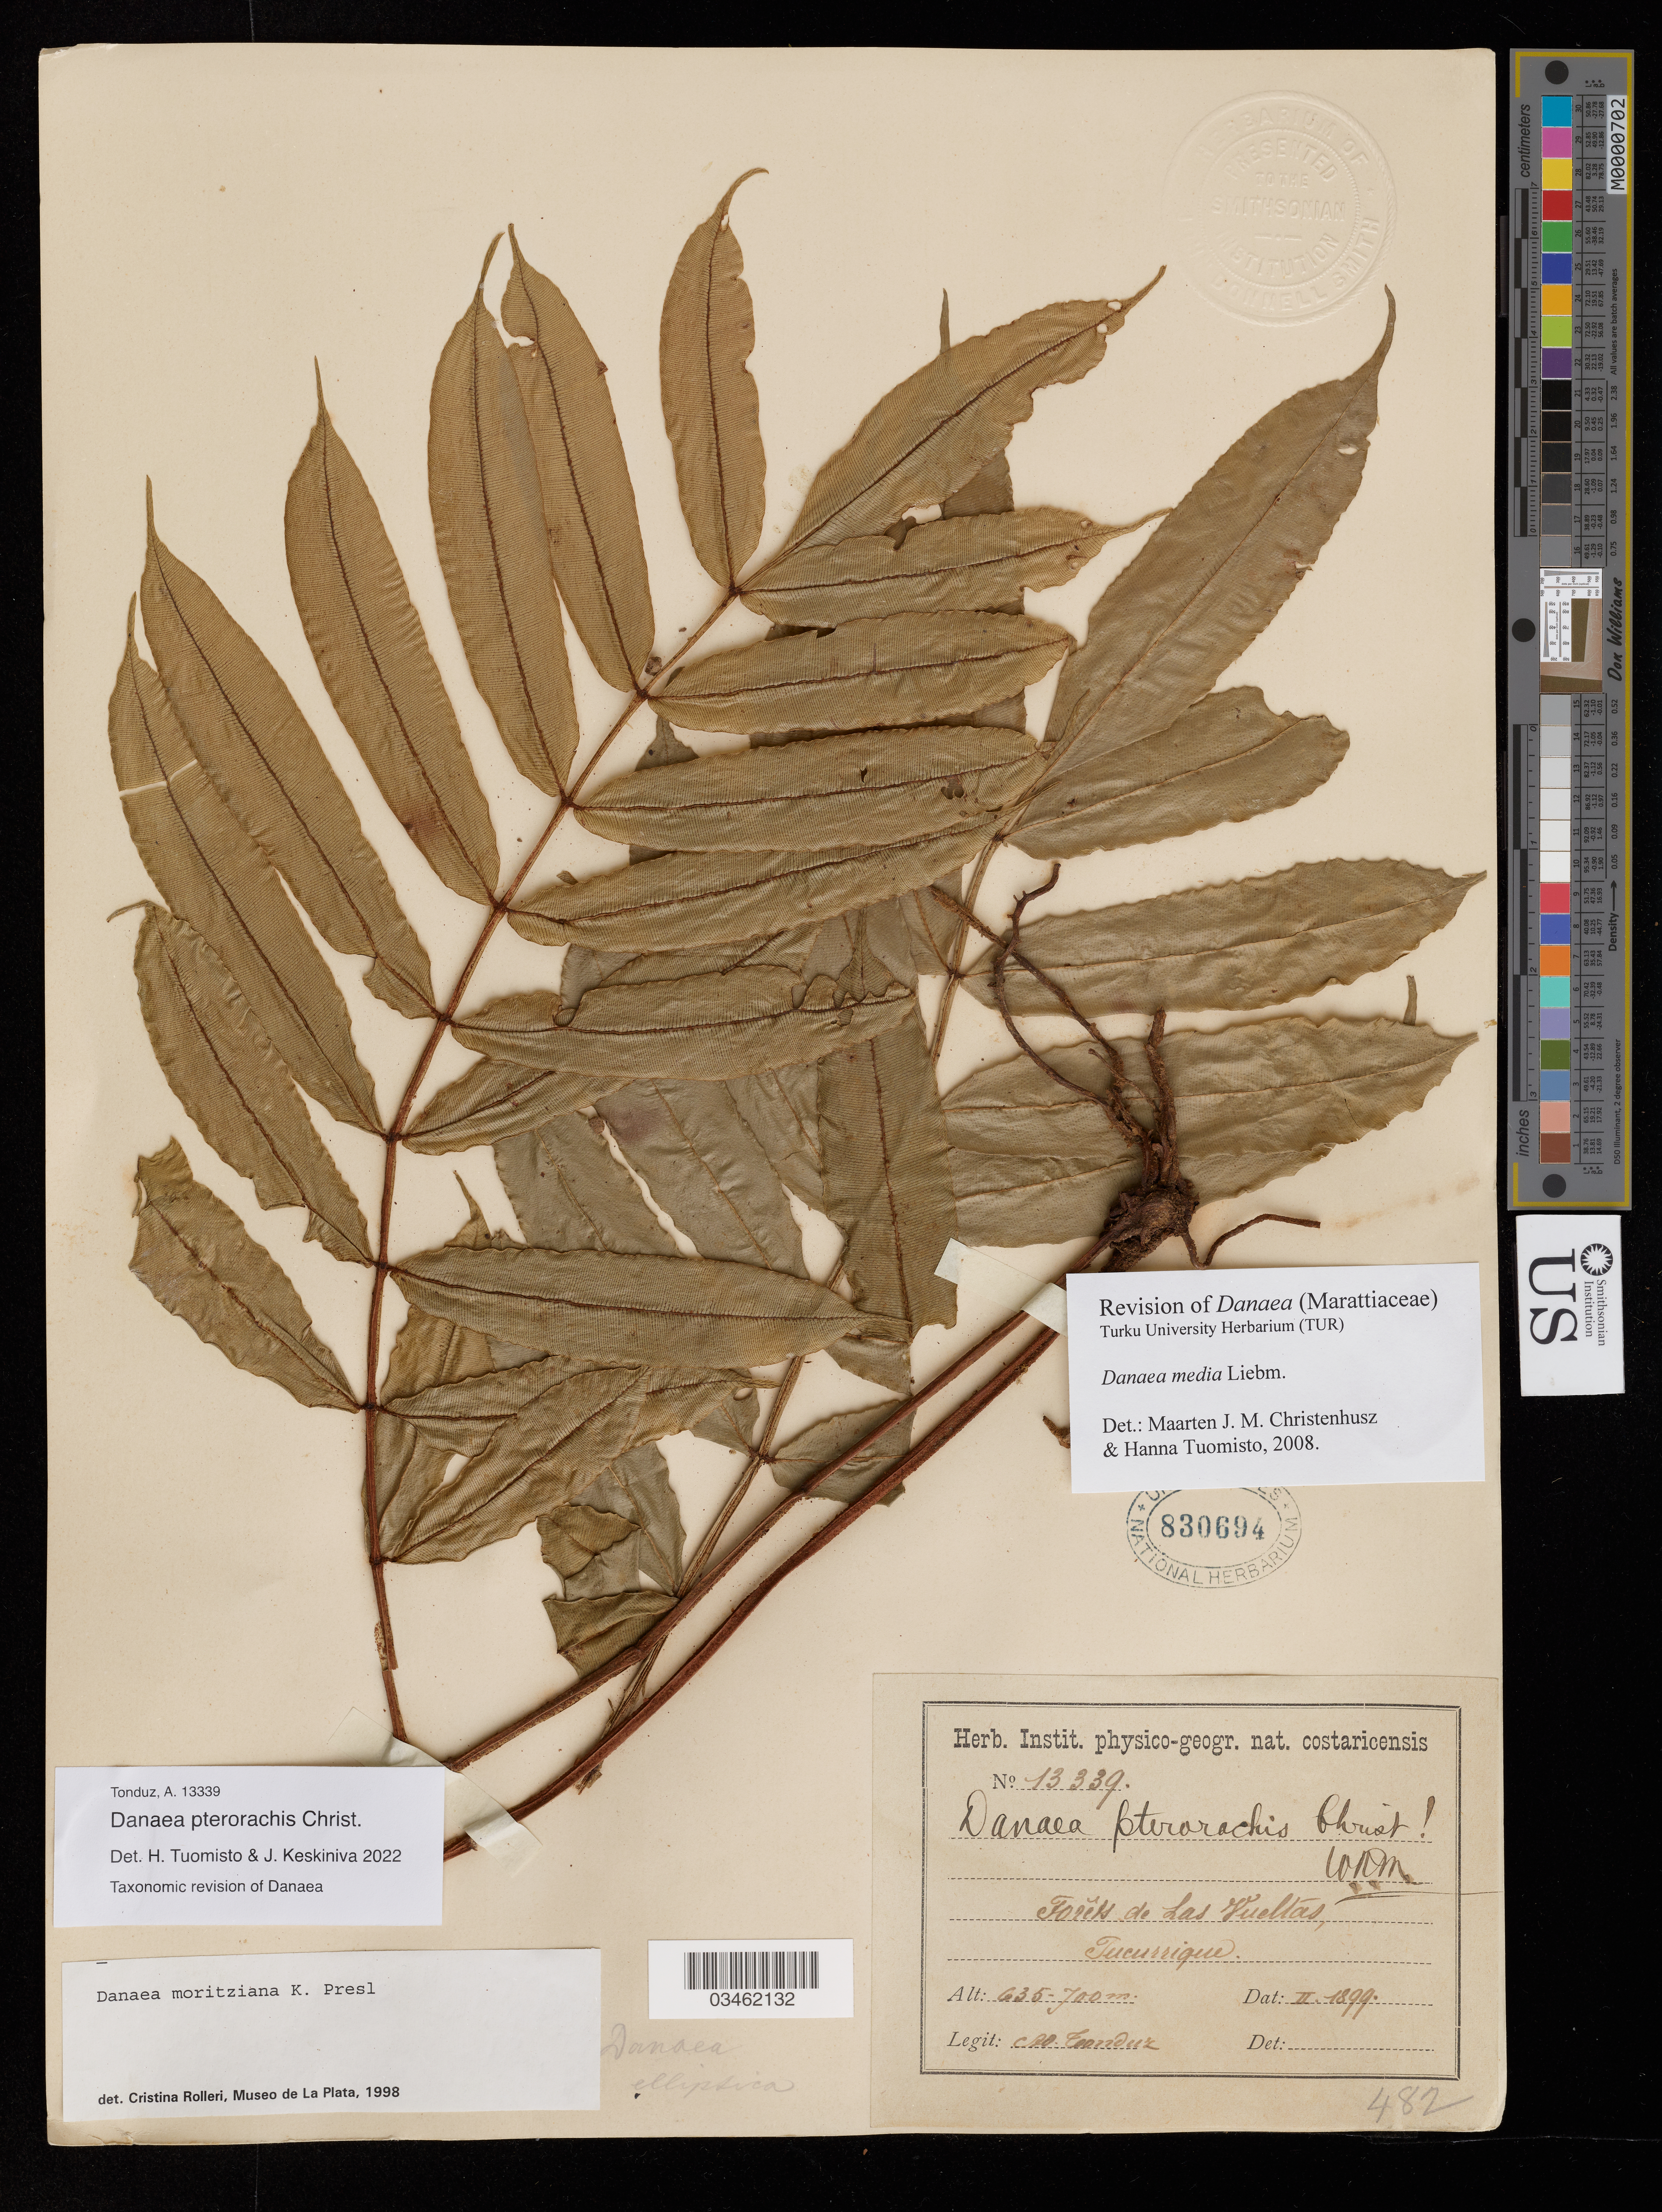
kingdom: Plantae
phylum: Tracheophyta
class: Polypodiopsida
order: Marattiales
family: Marattiaceae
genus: Danaea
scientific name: Danaea pterorachis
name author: Christ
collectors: A. Tonduz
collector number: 13339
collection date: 1899-02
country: Costa Rica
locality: Fôrets de Las Vueltas, Tucurrique.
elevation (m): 635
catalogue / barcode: US 830694